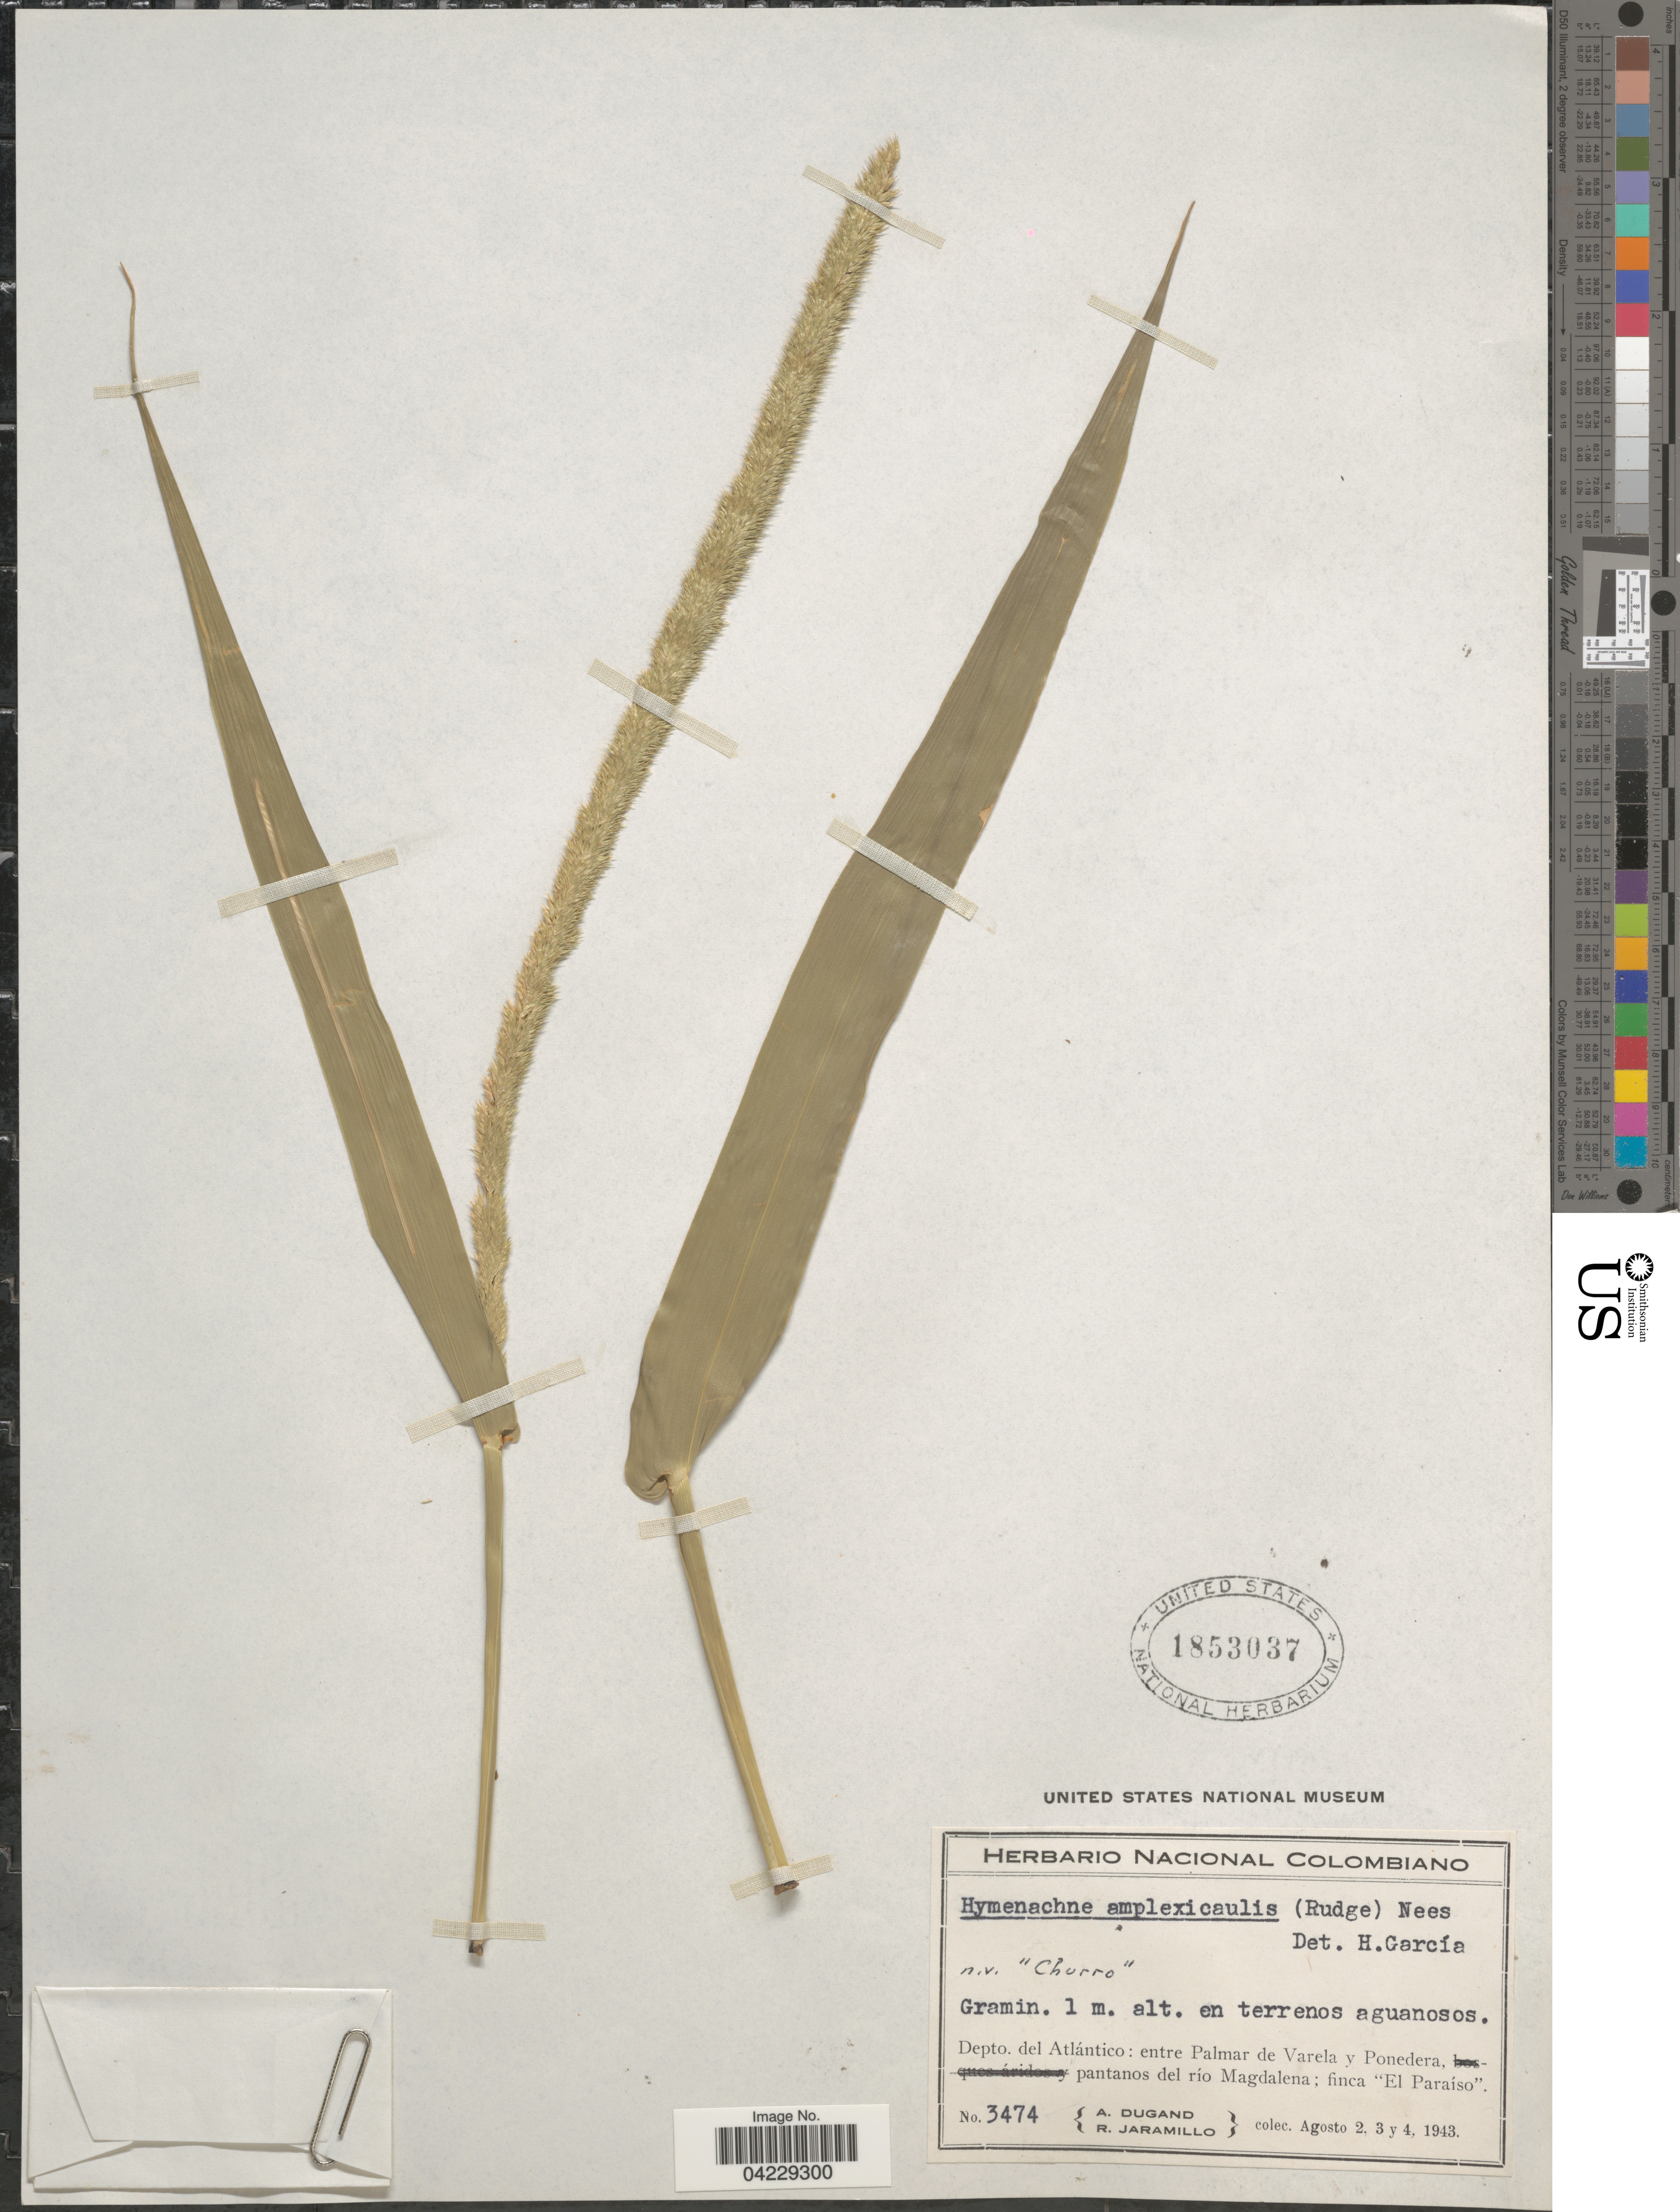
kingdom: Plantae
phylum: Tracheophyta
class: Liliopsida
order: Poales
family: Poaceae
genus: Hymenachne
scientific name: Hymenachne amplexicaulis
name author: (Rudge) Nees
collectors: A. Dugand & R. Jaramillo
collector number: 3474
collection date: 1943-08-02/1943-08-04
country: Colombia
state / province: Atlántico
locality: Depto. del Atlántico: entre Palmar de Varela y Ponedera, pantanos del río Magdalena; finca "El Paraíso".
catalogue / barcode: US 1853037